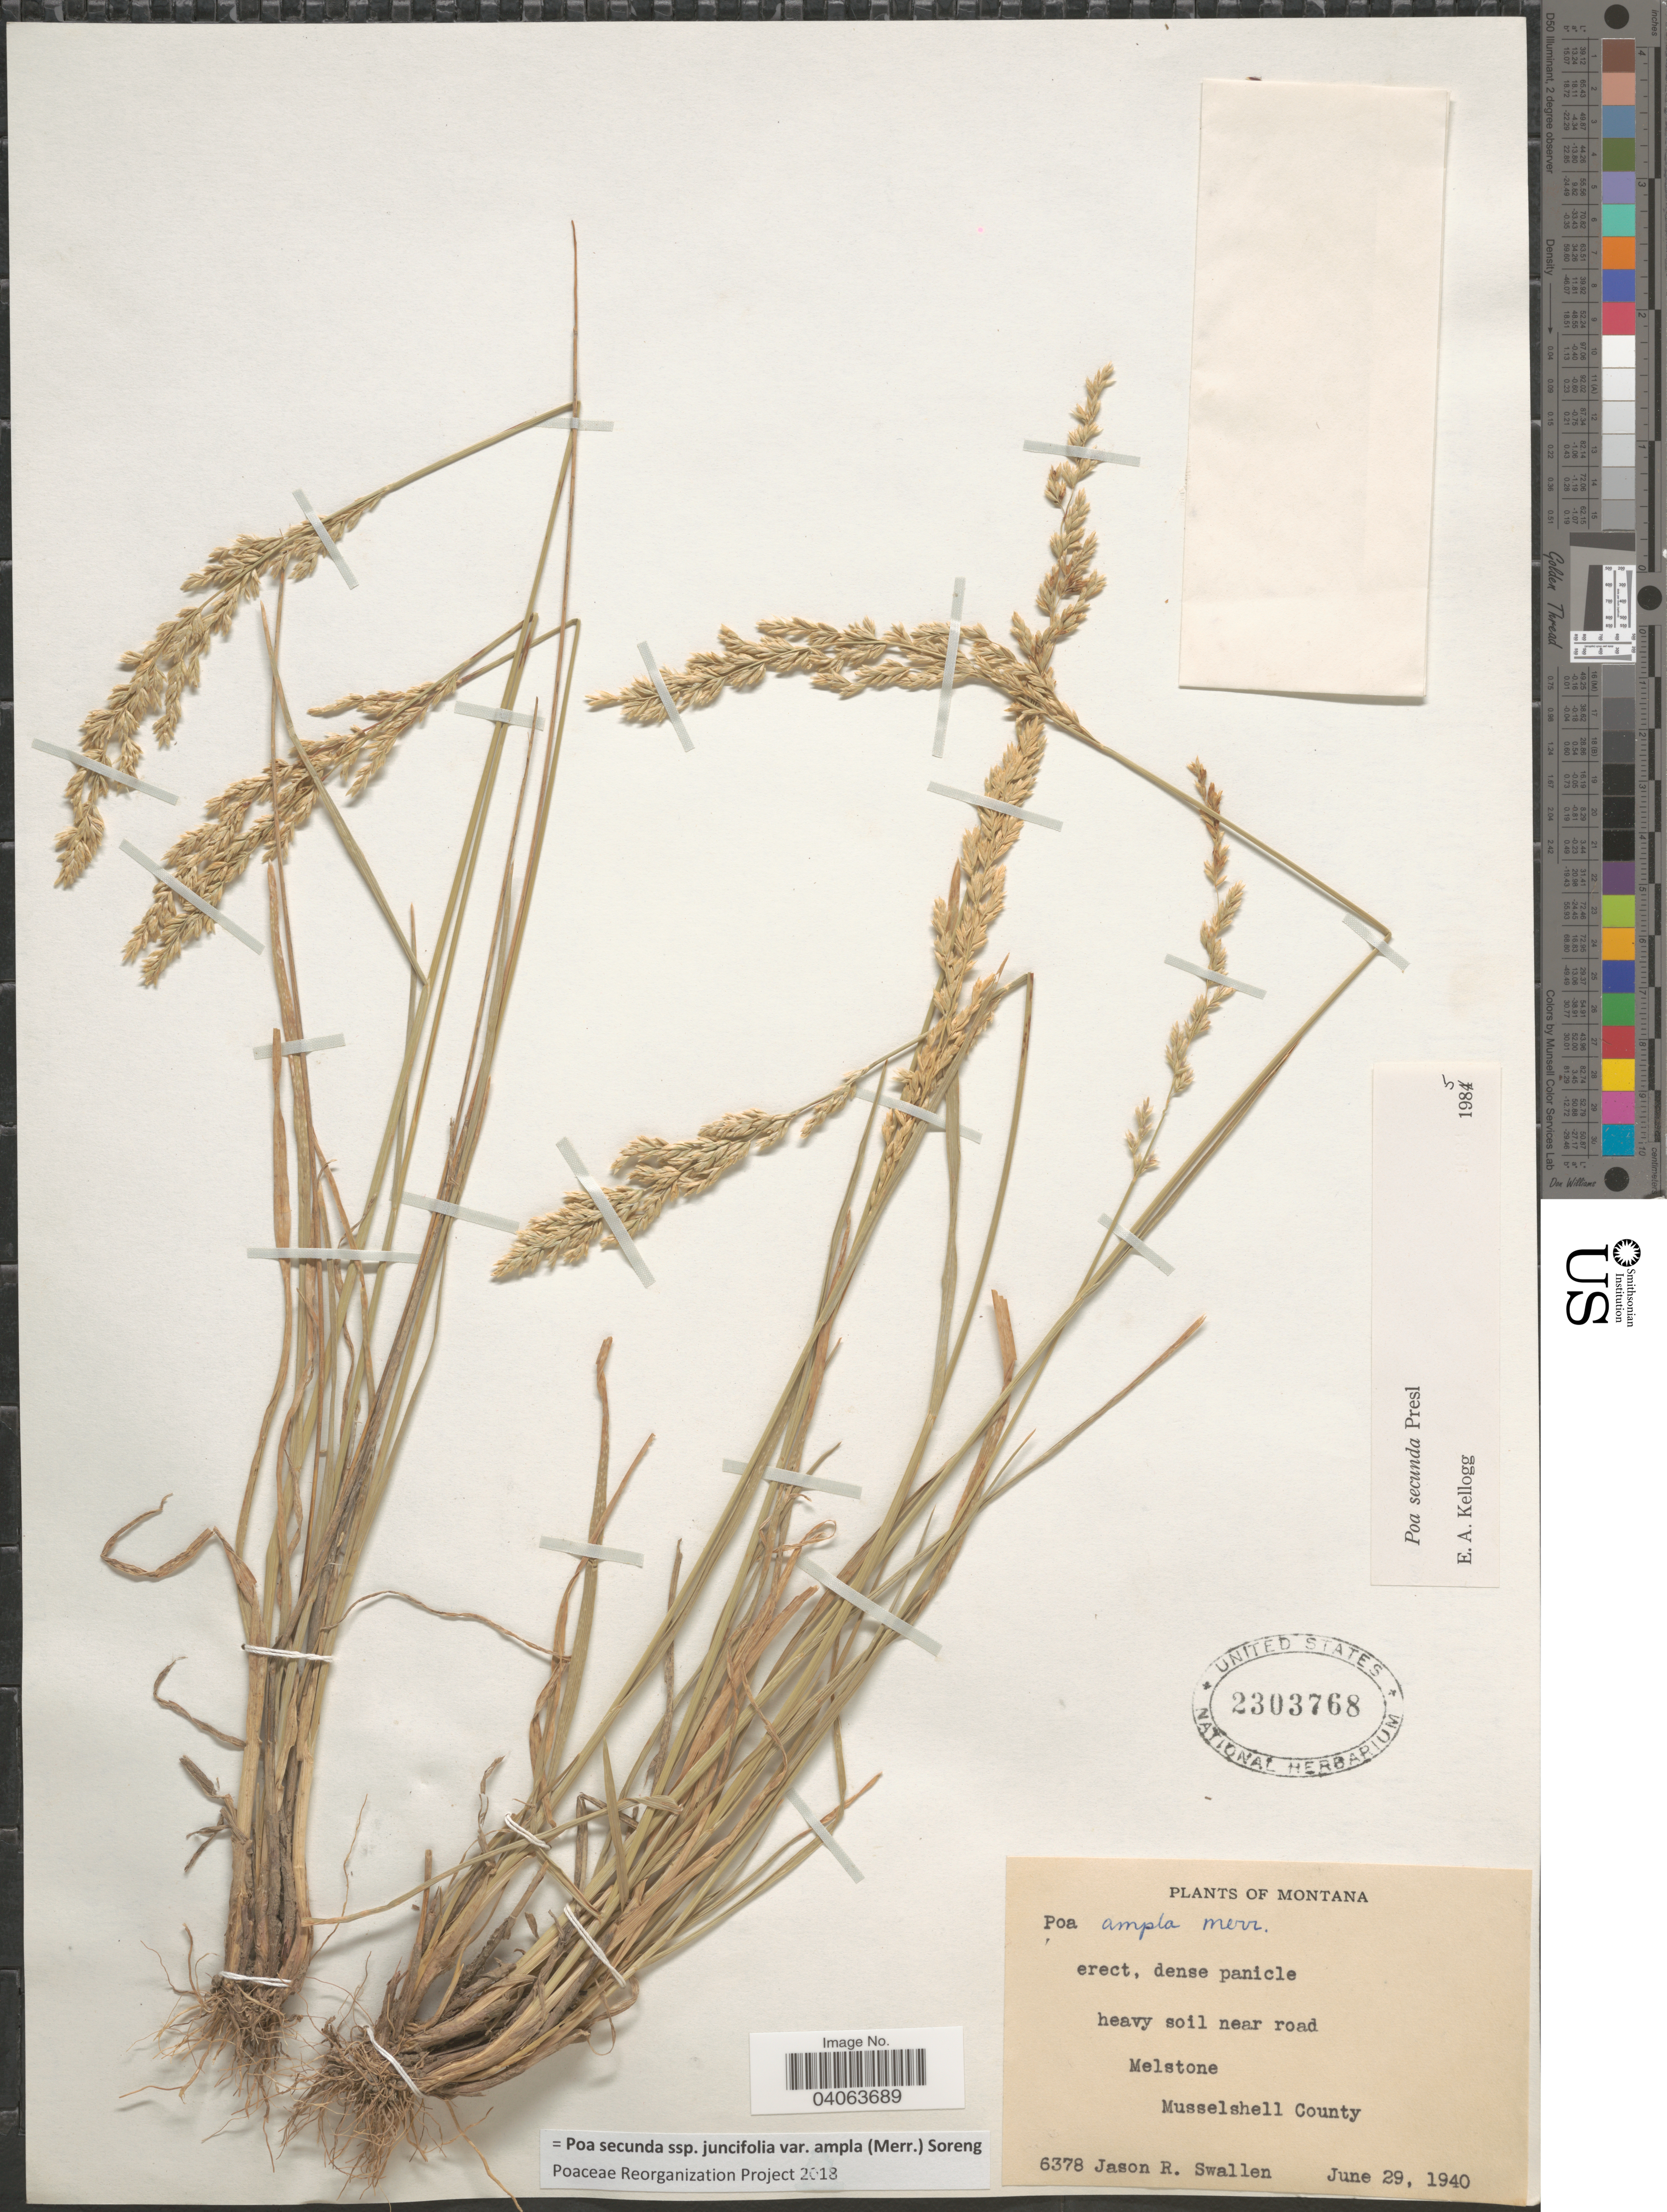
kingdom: Plantae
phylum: Tracheophyta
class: Liliopsida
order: Poales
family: Poaceae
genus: Poa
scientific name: Poa secunda subsp. juncifolia var. ampla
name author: (Merr.) Soreng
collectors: J. R. Swallen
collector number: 6378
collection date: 1940-06-29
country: United States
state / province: Montana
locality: Dense panicle heavy soil near road. Melstone. Musselshell County.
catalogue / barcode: US 2303768